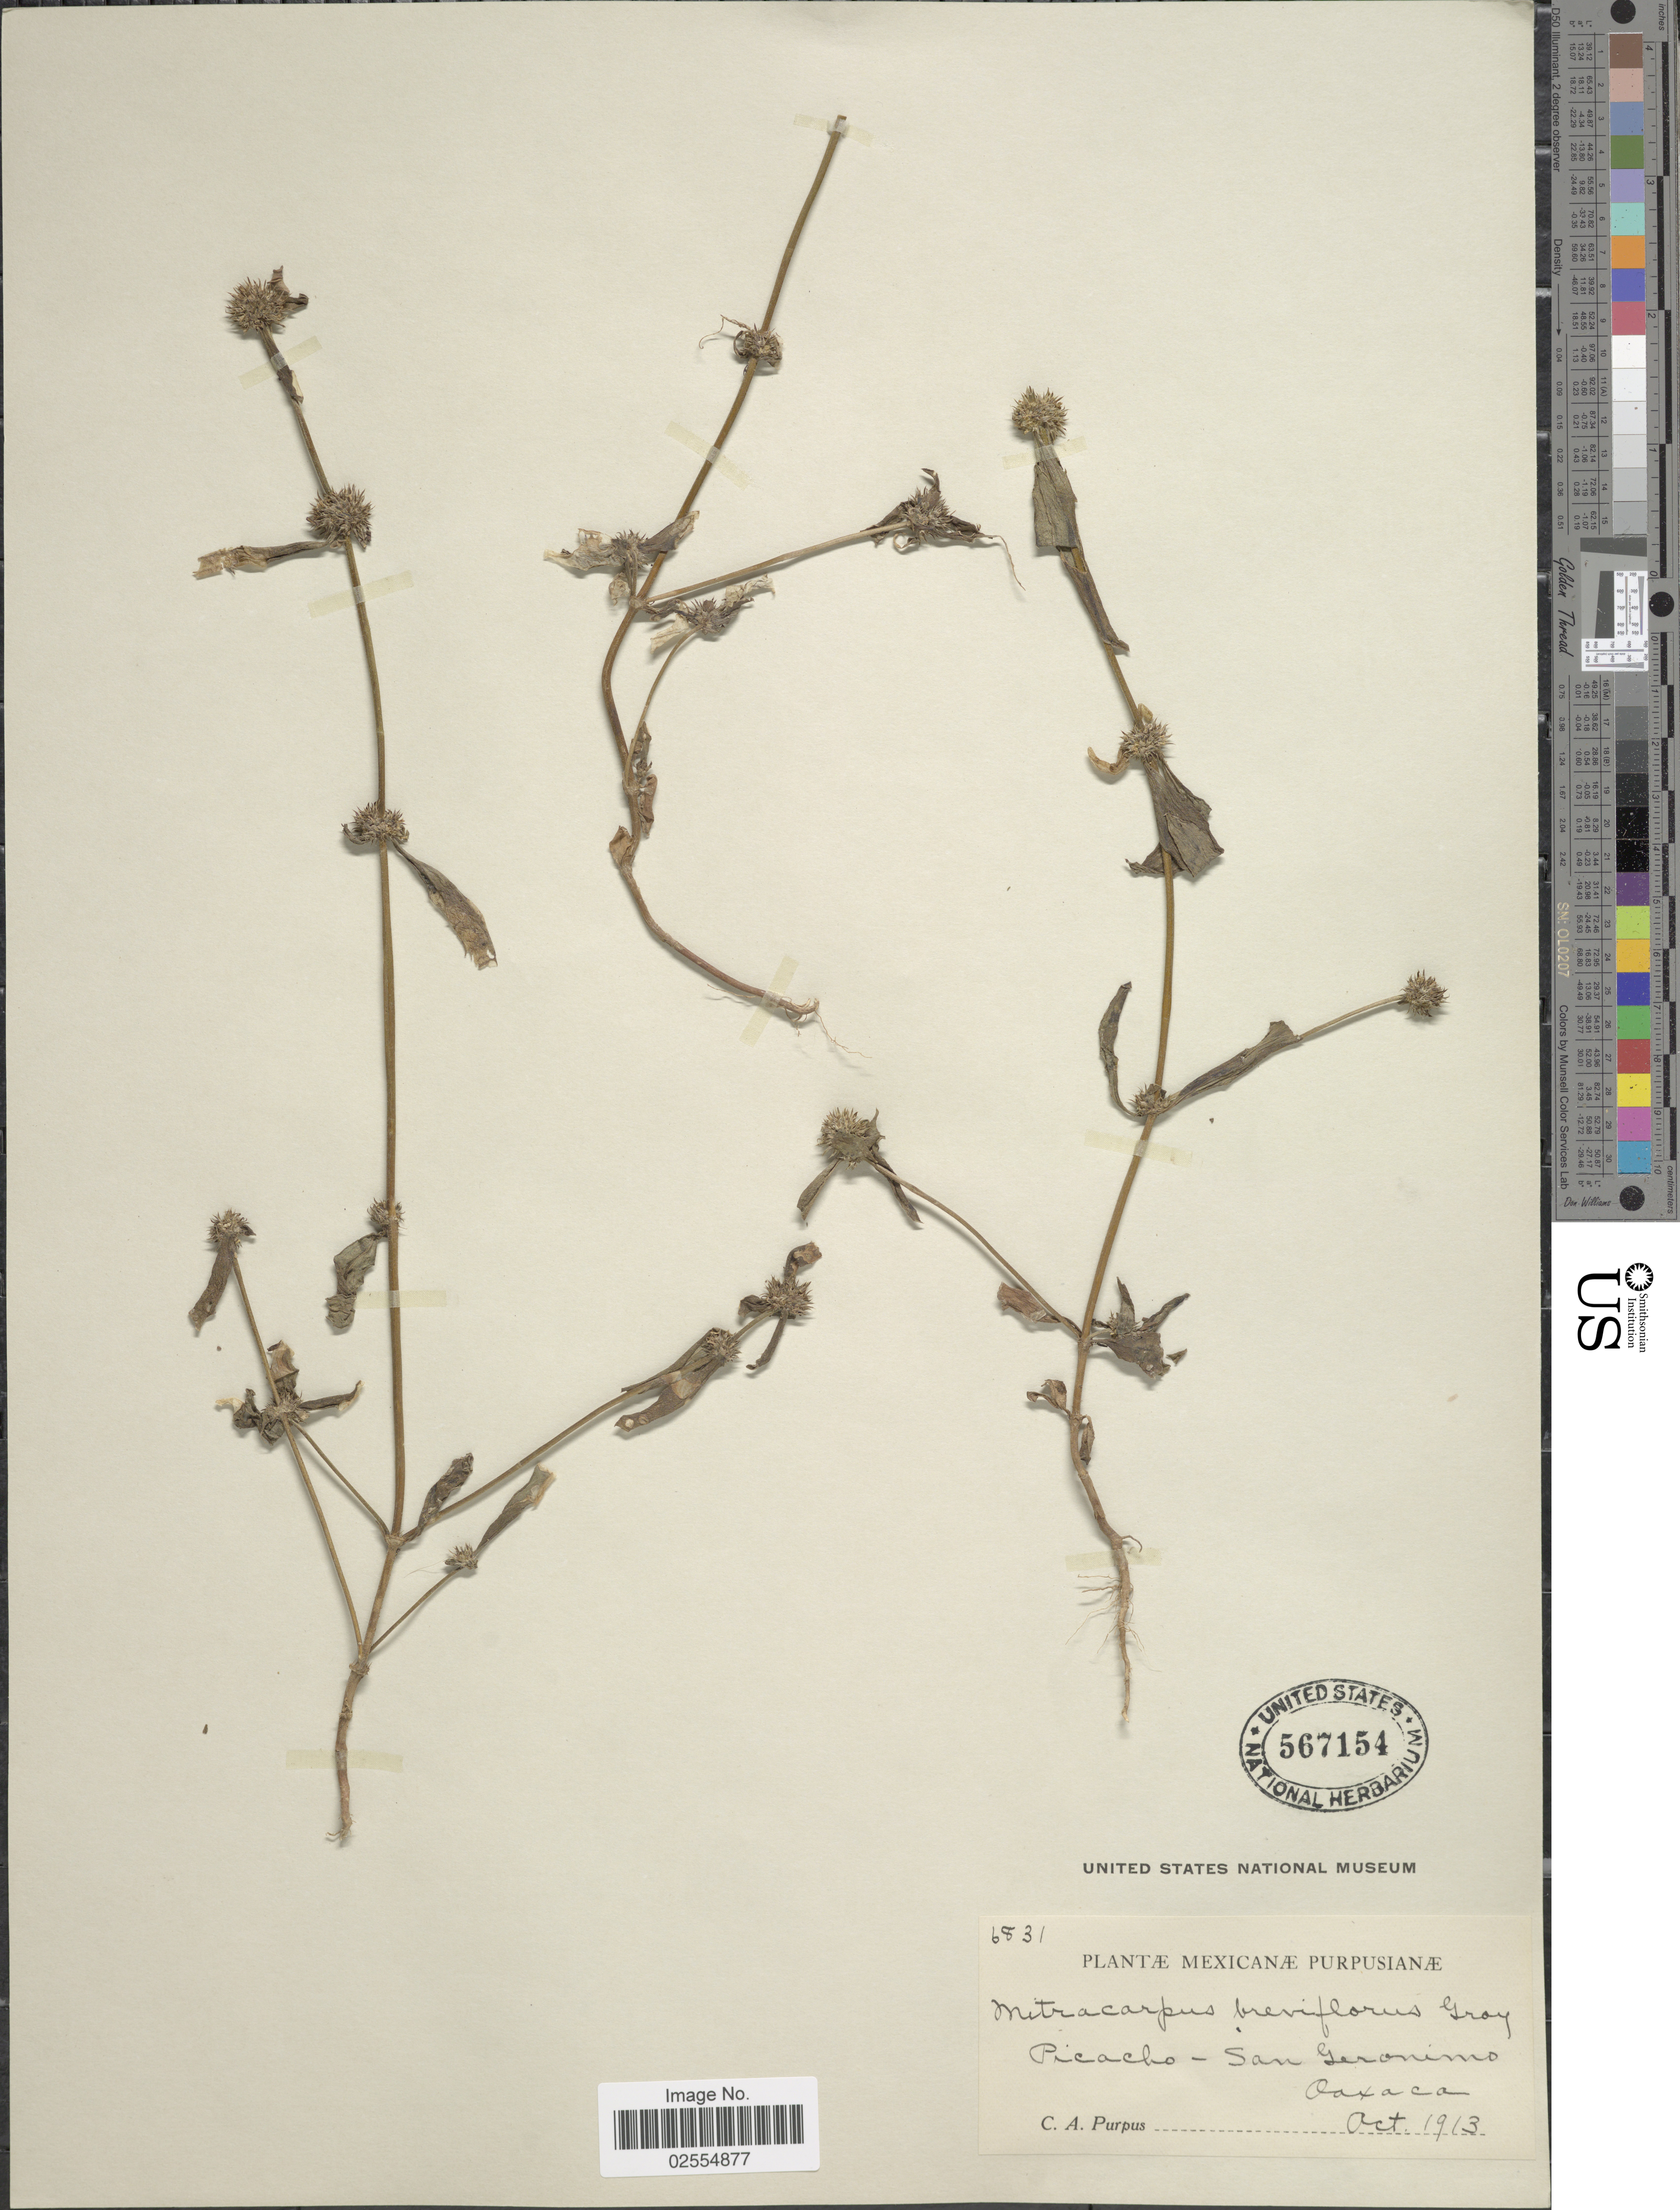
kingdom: Plantae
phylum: Tracheophyta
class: Magnoliopsida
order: Gentianales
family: Rubiaceae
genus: Mitracarpus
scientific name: Mitracarpus breviflorus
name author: A. Gray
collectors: C. A. Purpus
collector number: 6831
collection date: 1913-10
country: Mexico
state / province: Oaxaca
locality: Picacho - San Geronimo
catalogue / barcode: US 567154